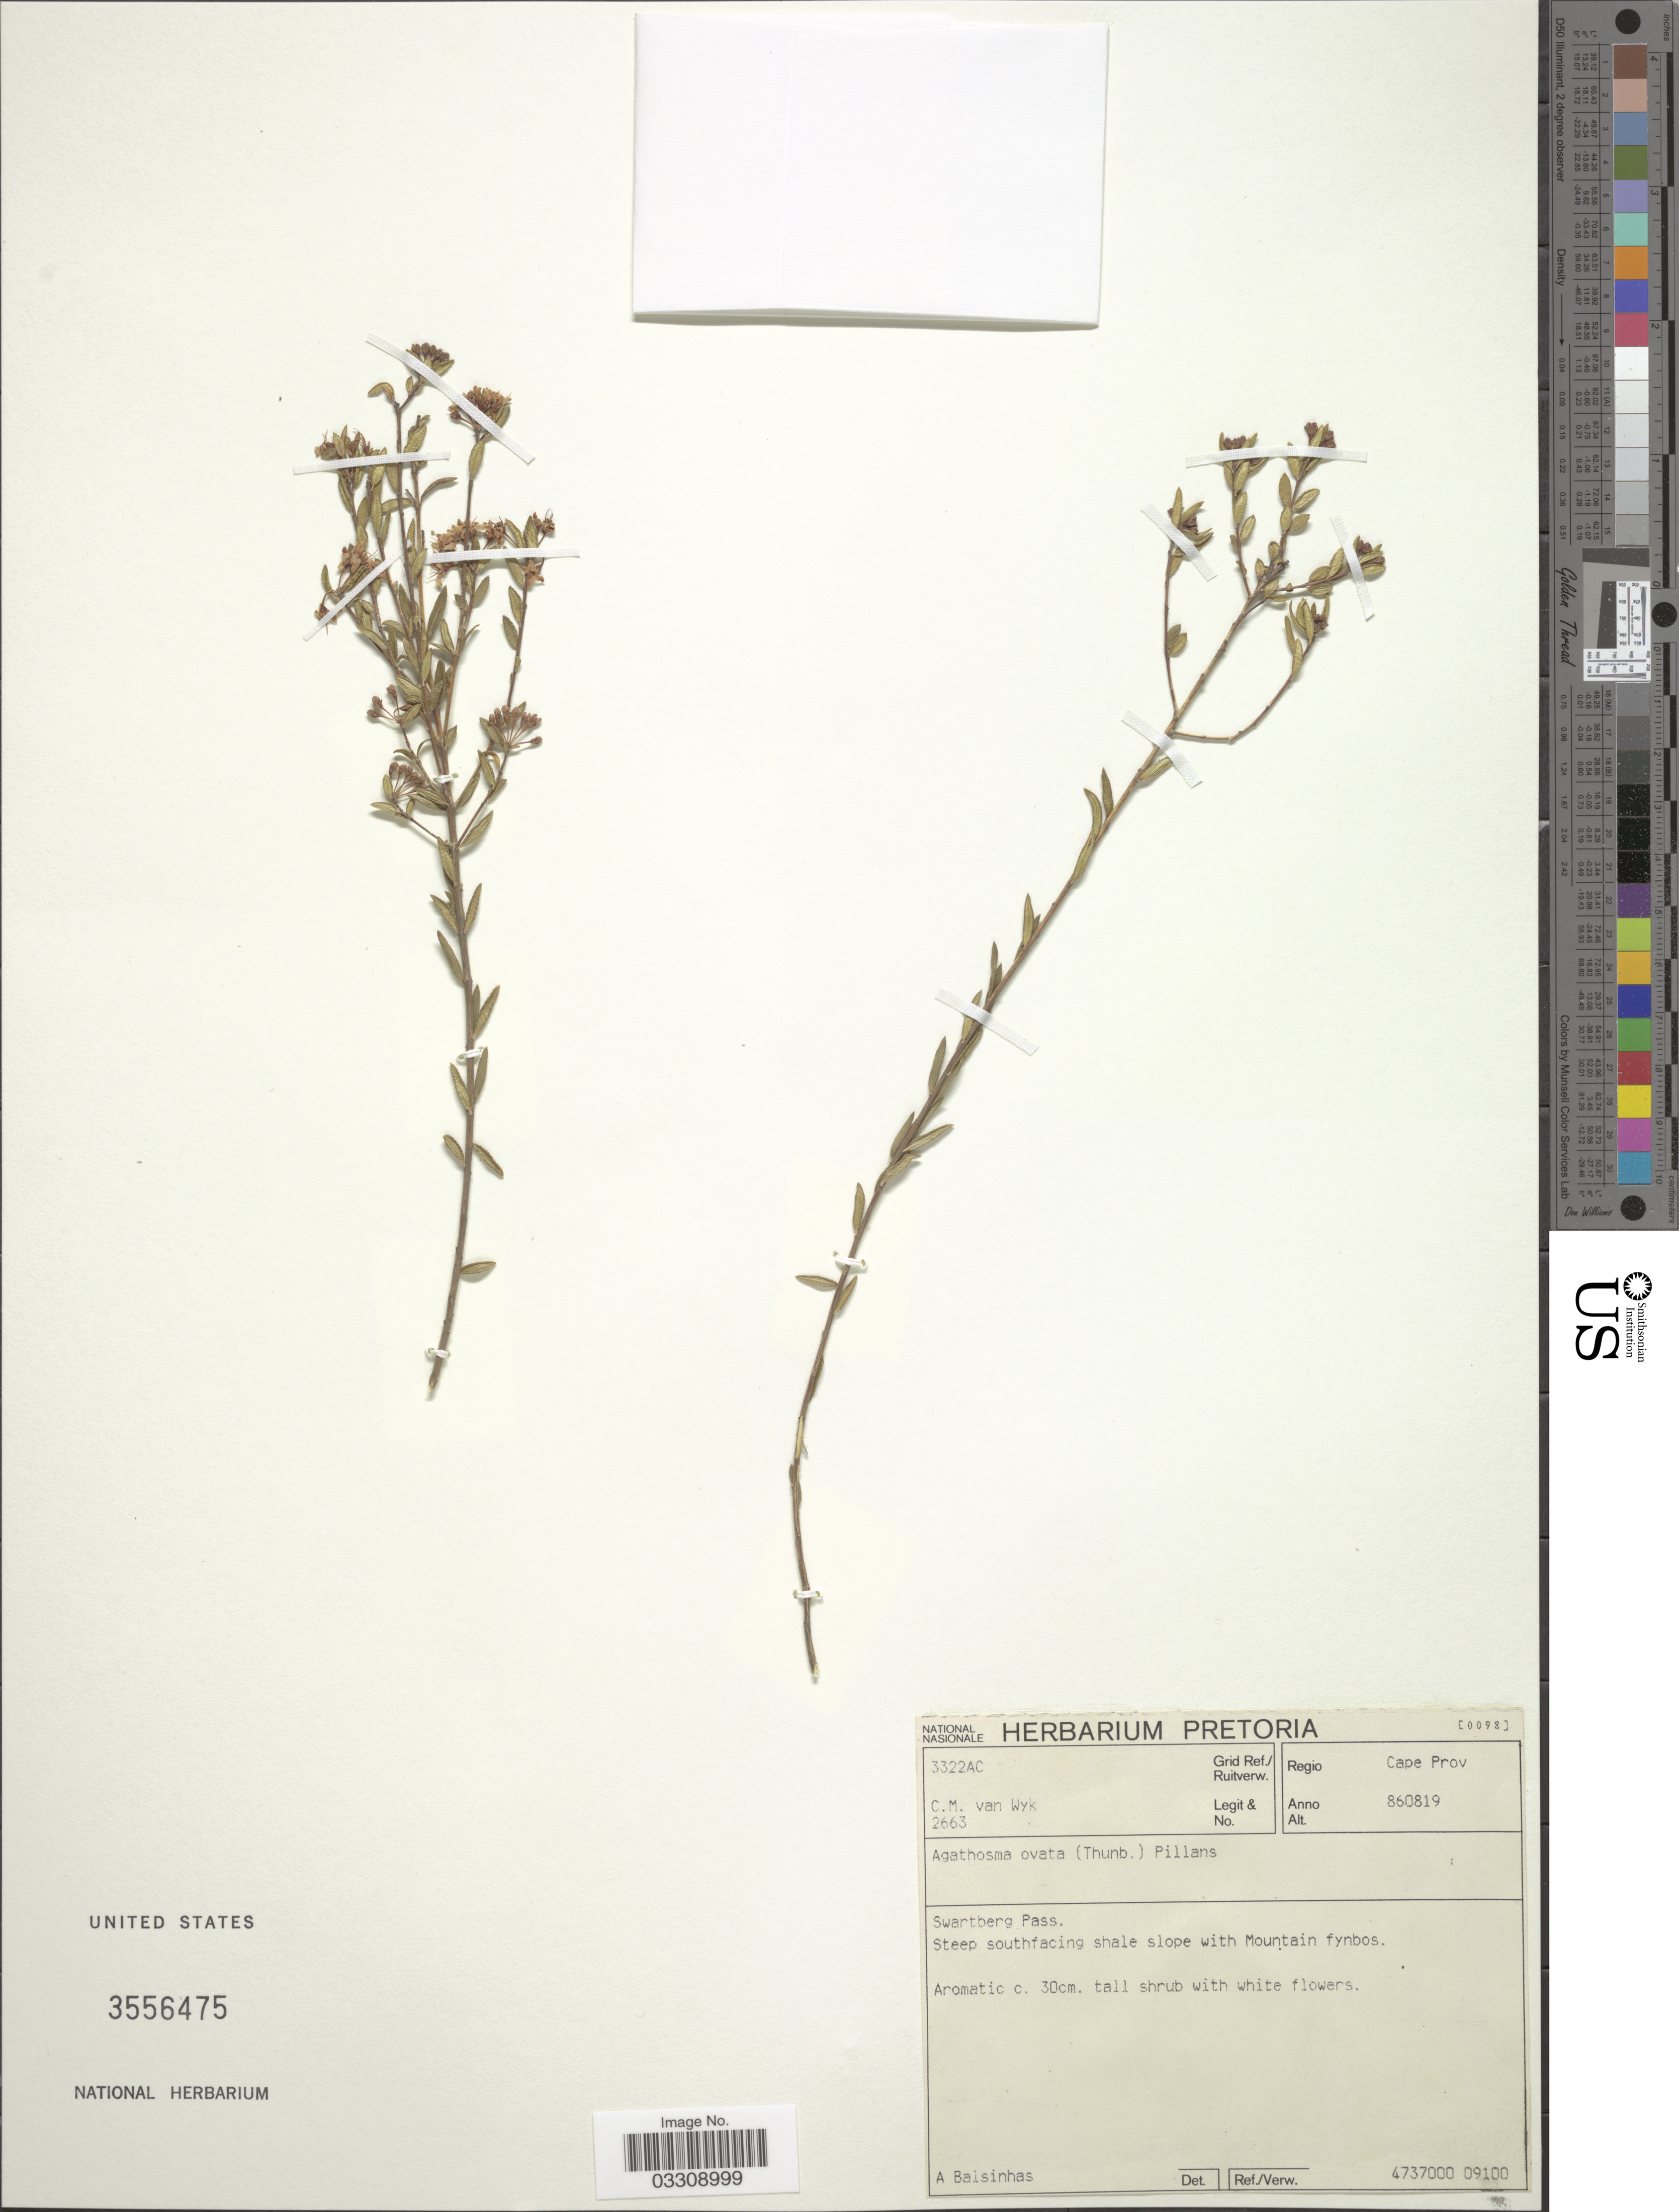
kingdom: Plantae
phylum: Tracheophyta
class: Magnoliopsida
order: Sapindales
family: Rutaceae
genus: Agathosma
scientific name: Agathosma ovata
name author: (Thunb.) Pillans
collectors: C. Van Wyk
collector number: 2663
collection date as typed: Transcribed d/m/y: 19/8/86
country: South Africa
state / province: Western Cape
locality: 3322AC Grid Ref./Ruitverw., Regio Cape Prov, Swartberg Pass.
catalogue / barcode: US 3556475